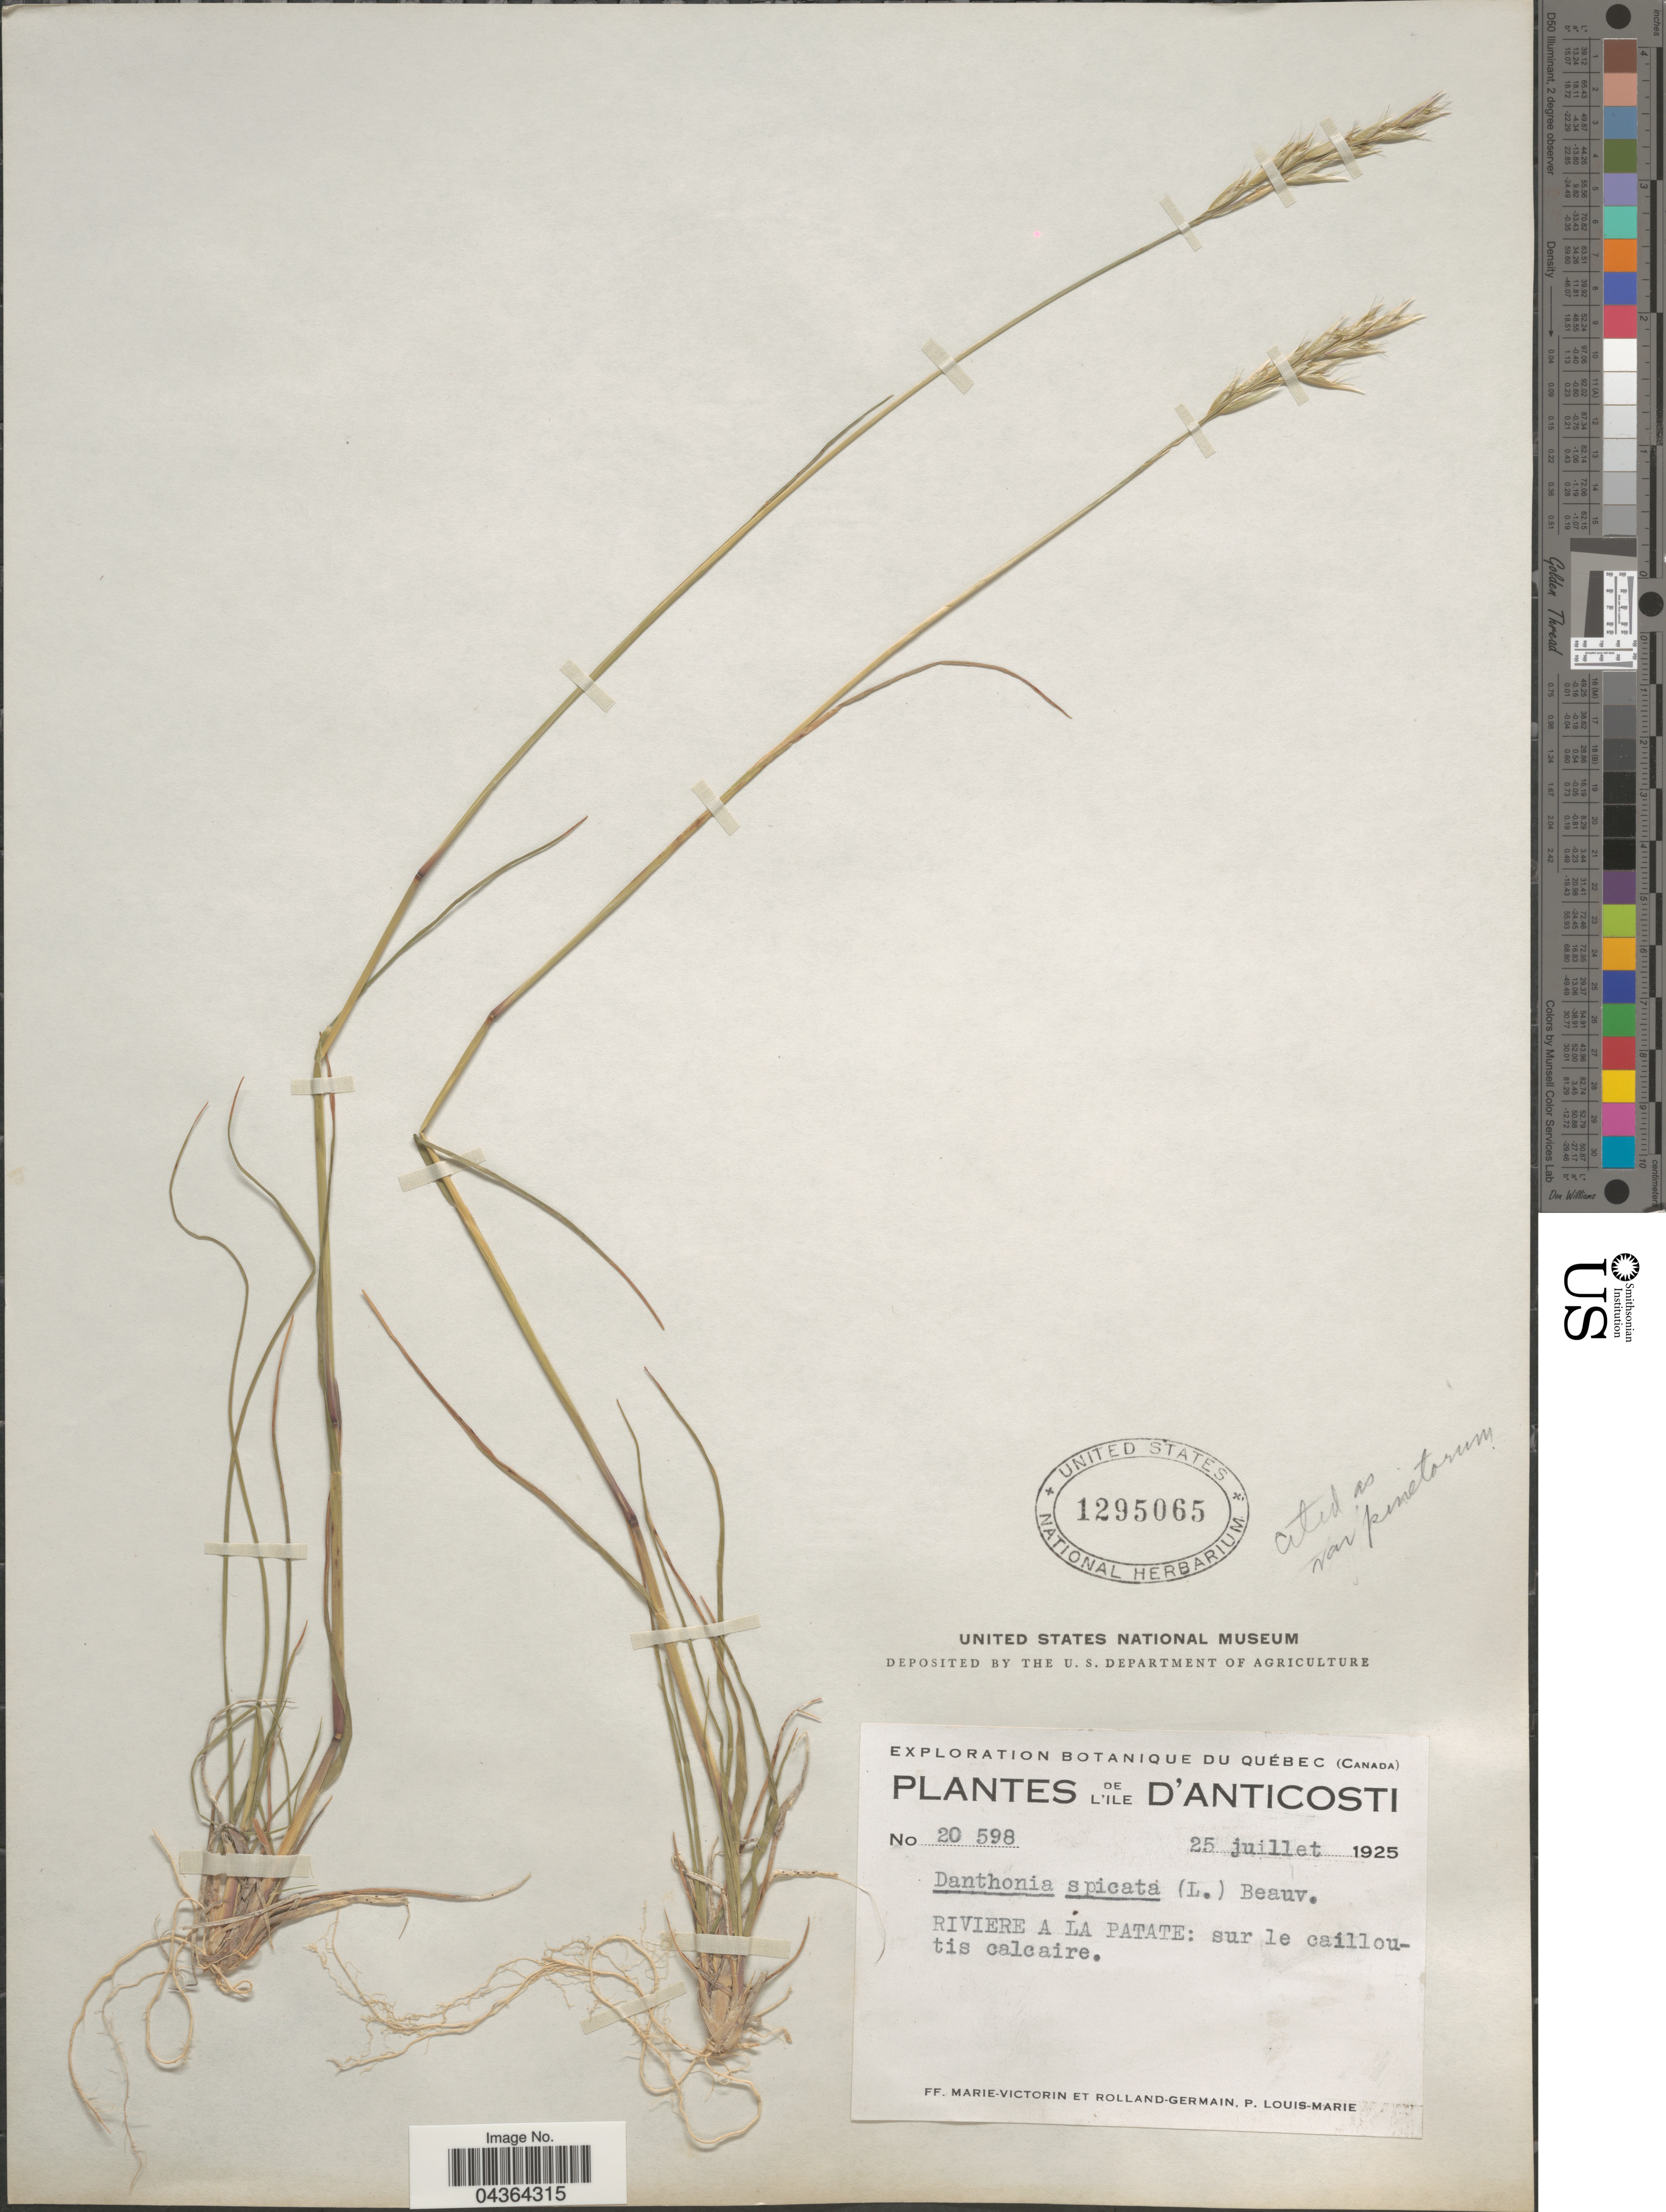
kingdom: Plantae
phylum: Tracheophyta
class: Liliopsida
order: Poales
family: Poaceae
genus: Danthonia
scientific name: Danthonia spicata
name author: (L.) P. Beauv. ex Roem. & Schult.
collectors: F. Marie-Victorin, Rolland-Germain & L.-M. LaLonde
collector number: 20598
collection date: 1925-07-25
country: Canada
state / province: Quebec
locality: Exploration Botanique du Québec (Canada). L'Ile d'Anticosti. Riviere a la Patate: sur le cailloutis calcaire.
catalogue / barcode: US 1295065